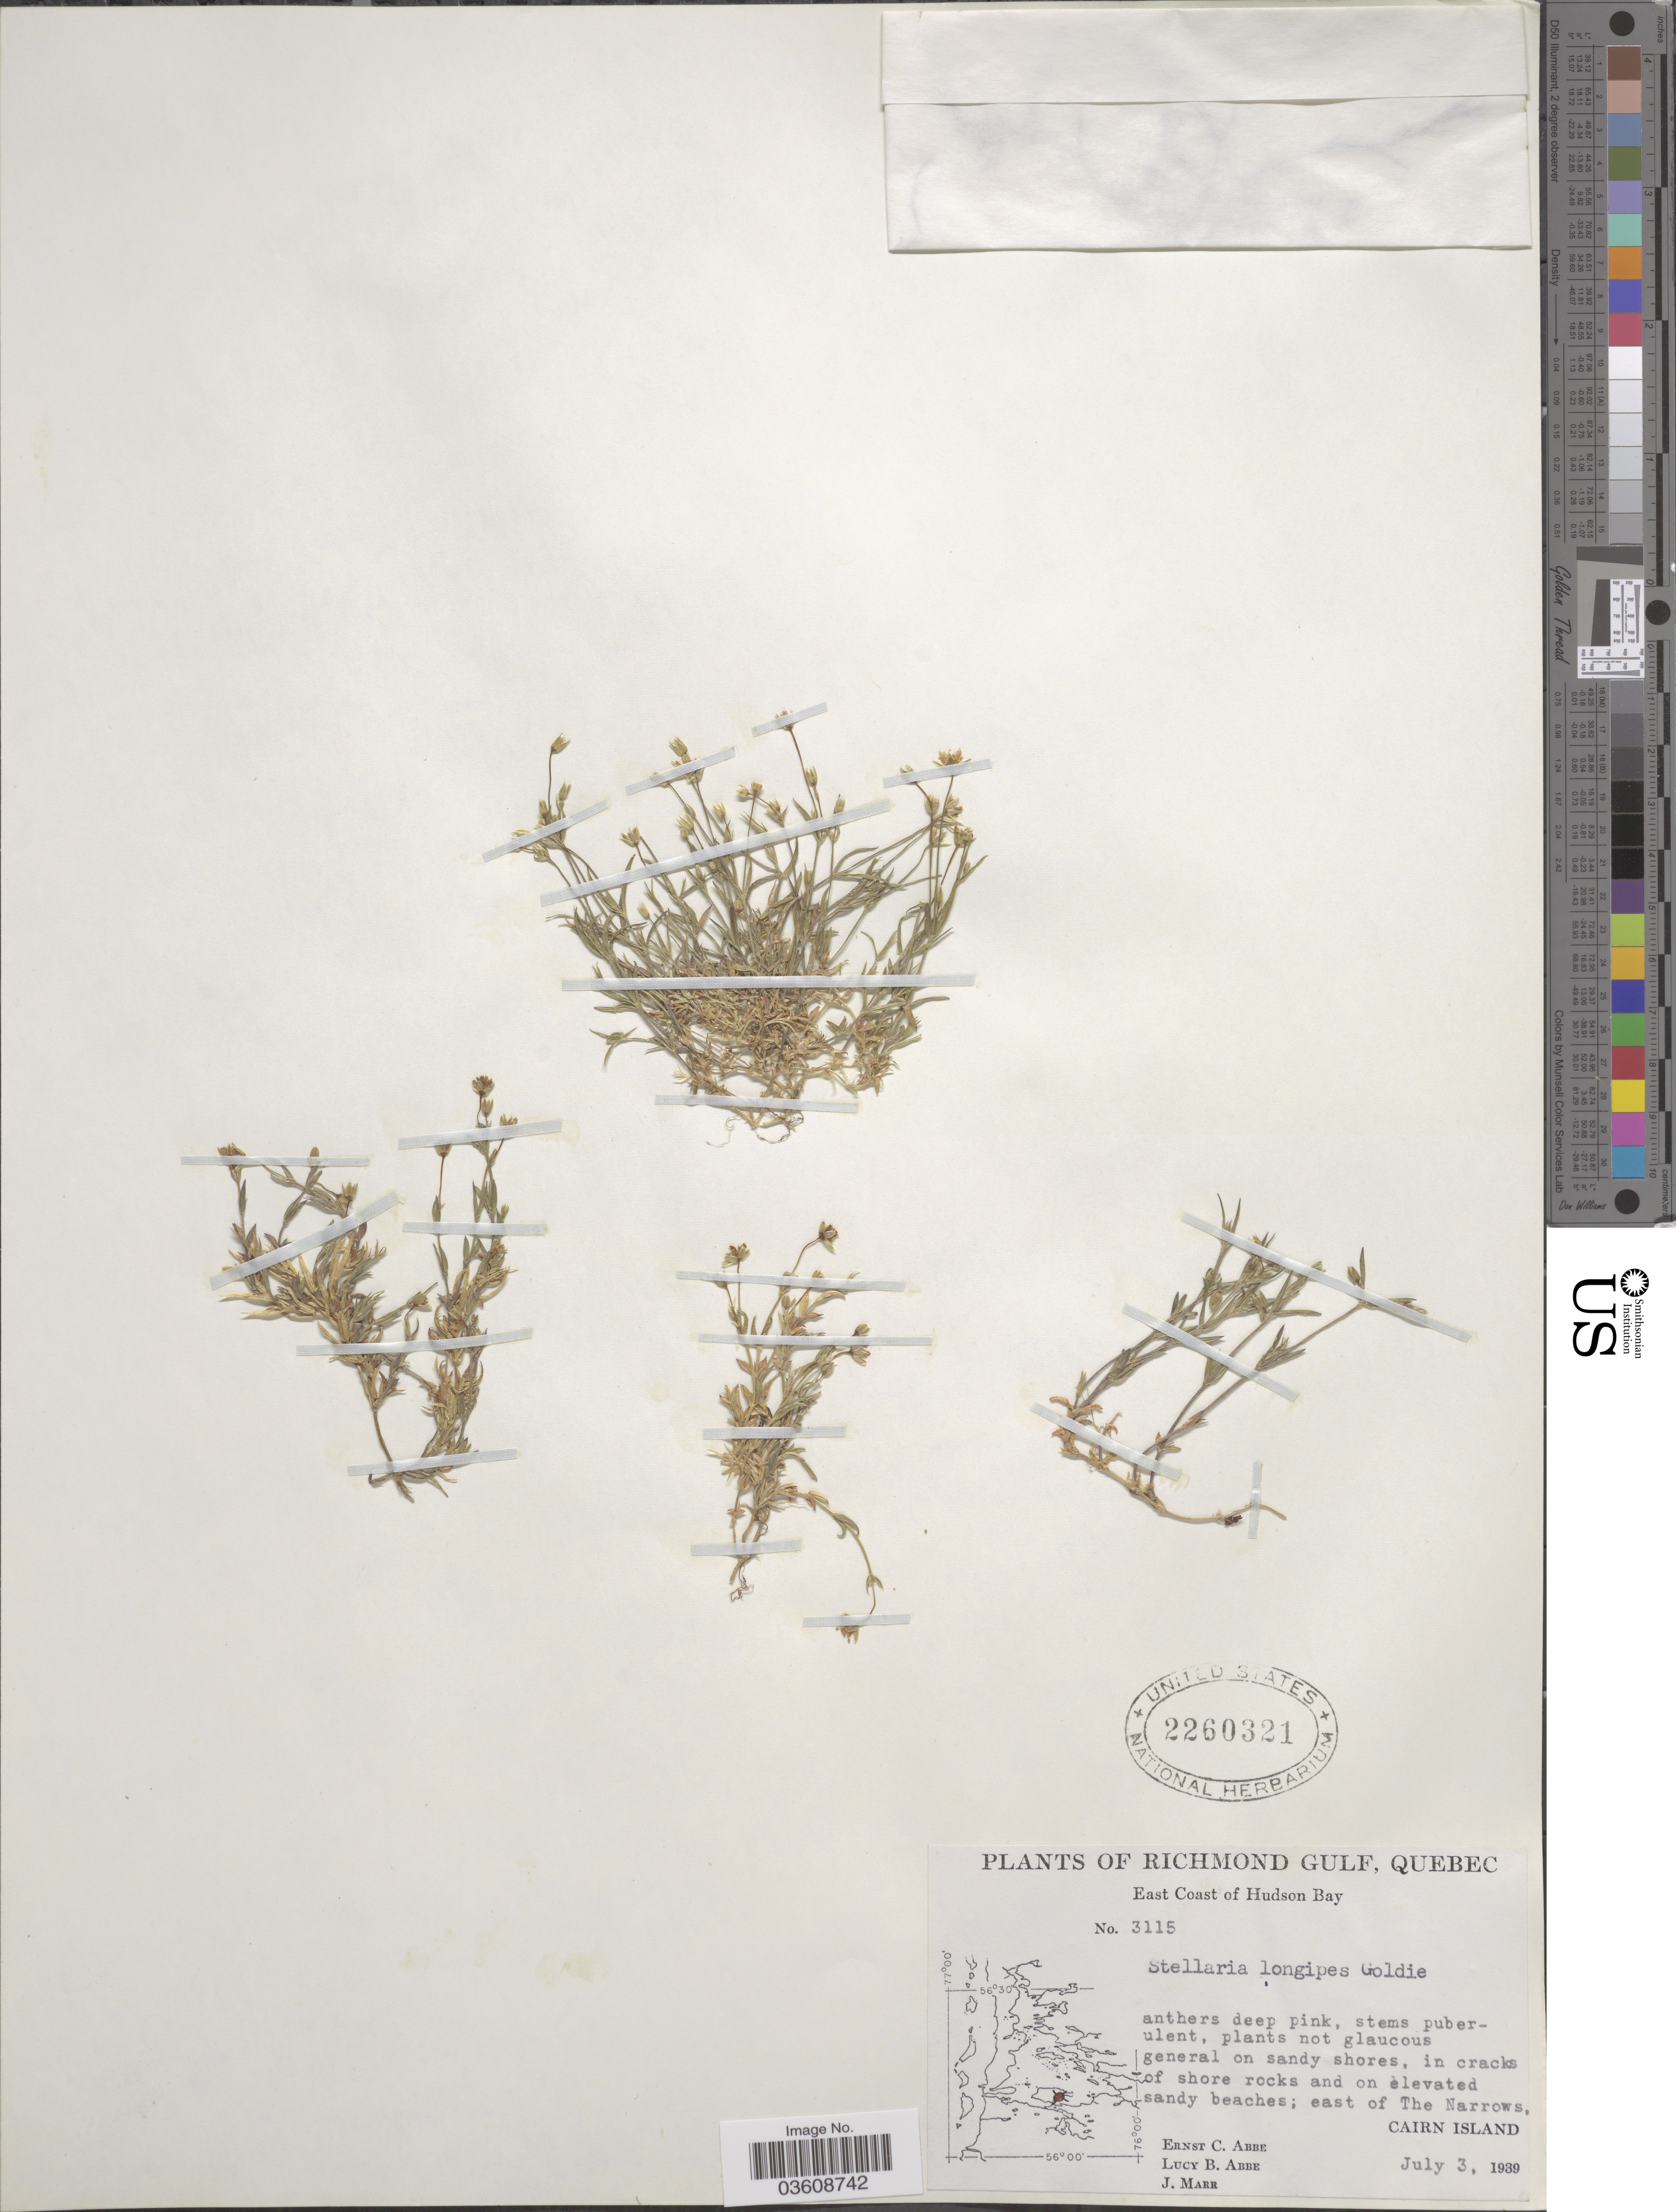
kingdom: Plantae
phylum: Tracheophyta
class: Magnoliopsida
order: Caryophyllales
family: Caryophyllaceae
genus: Stellaria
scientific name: Stellaria longipes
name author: Goldie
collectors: E. C. Abbe, L. B. Abbe & J. Marr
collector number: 3115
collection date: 1939-07-03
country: Canada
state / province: Quebec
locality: Richmond Gulf. East Coast of Hudson Bay. East of The Narrows, Cairn Island.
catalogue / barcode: US 2260321